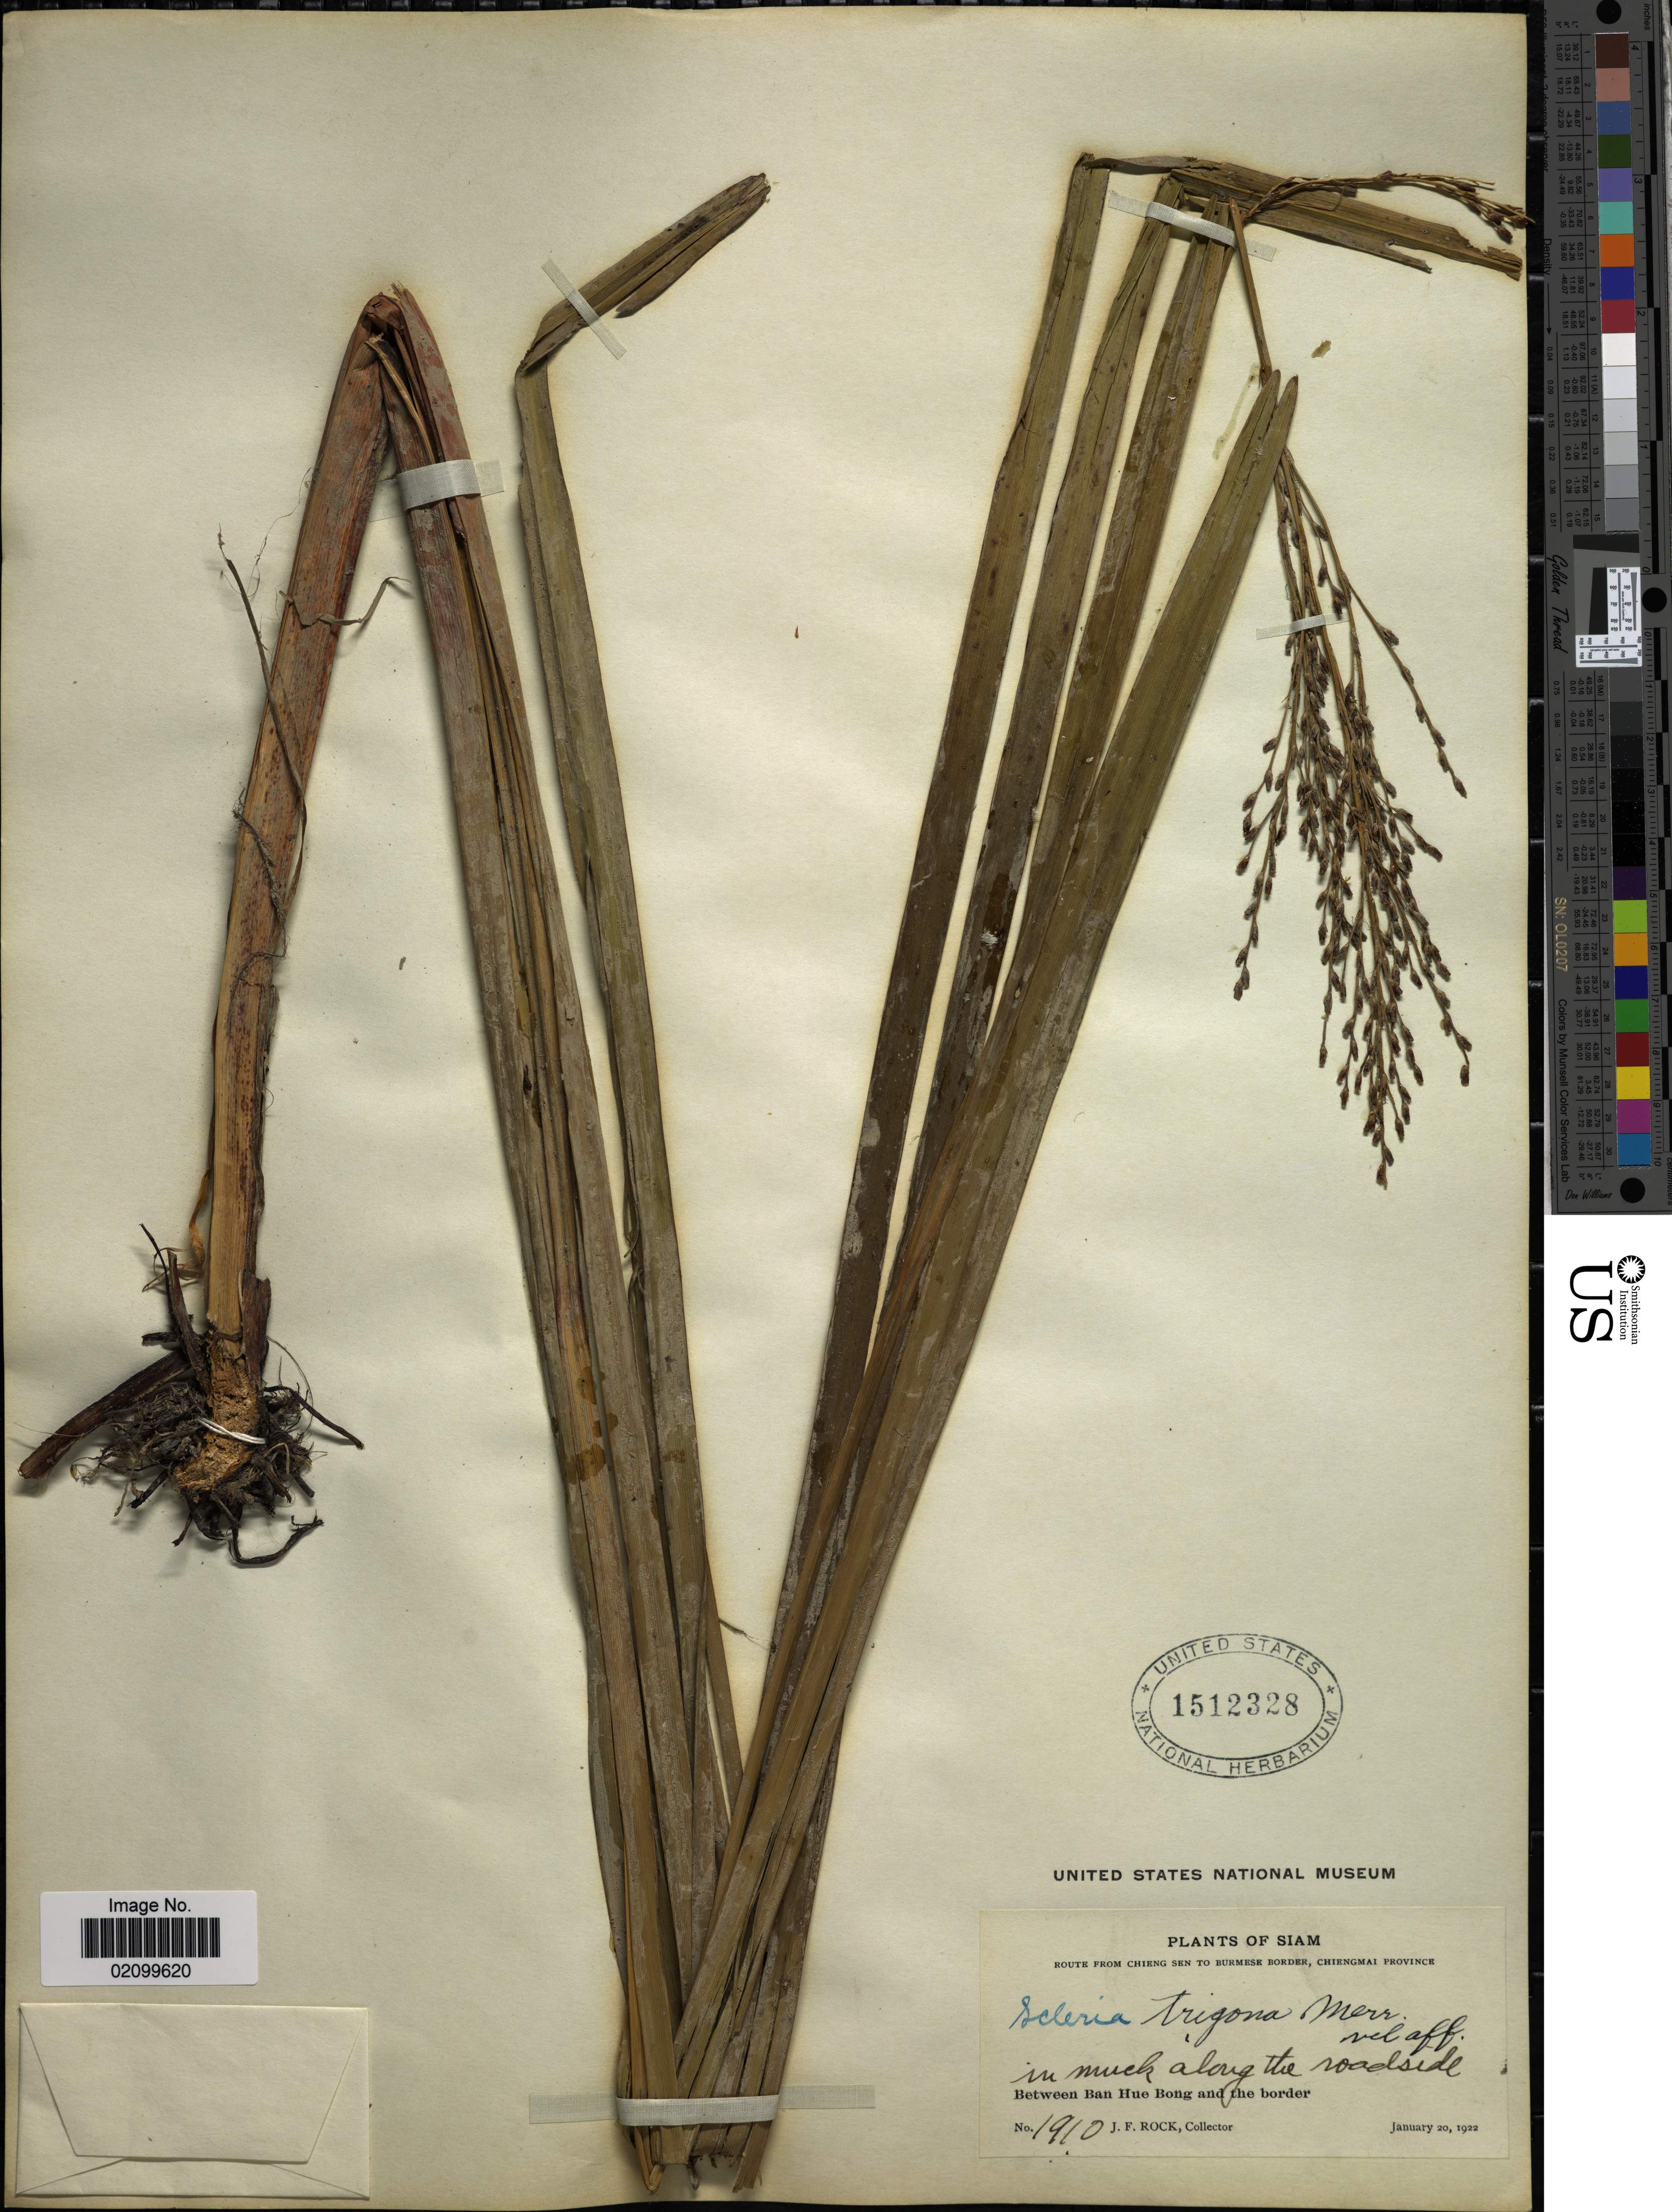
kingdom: Plantae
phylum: Tracheophyta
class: Liliopsida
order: Poales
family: Cyperaceae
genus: Scleria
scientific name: Scleria poiformis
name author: Retz.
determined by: Strong, Mark T., (BOT), Smithsonian Institution - National Museum of Natural History (UNITED STATES)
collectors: J. Rock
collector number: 1910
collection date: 1922-01-20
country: Thailand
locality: Siam, along the roadside between Ban Hue Bong and the border, Route from Chieng Sen to Burmese Border, Chiengmai Province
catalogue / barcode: US 1512328